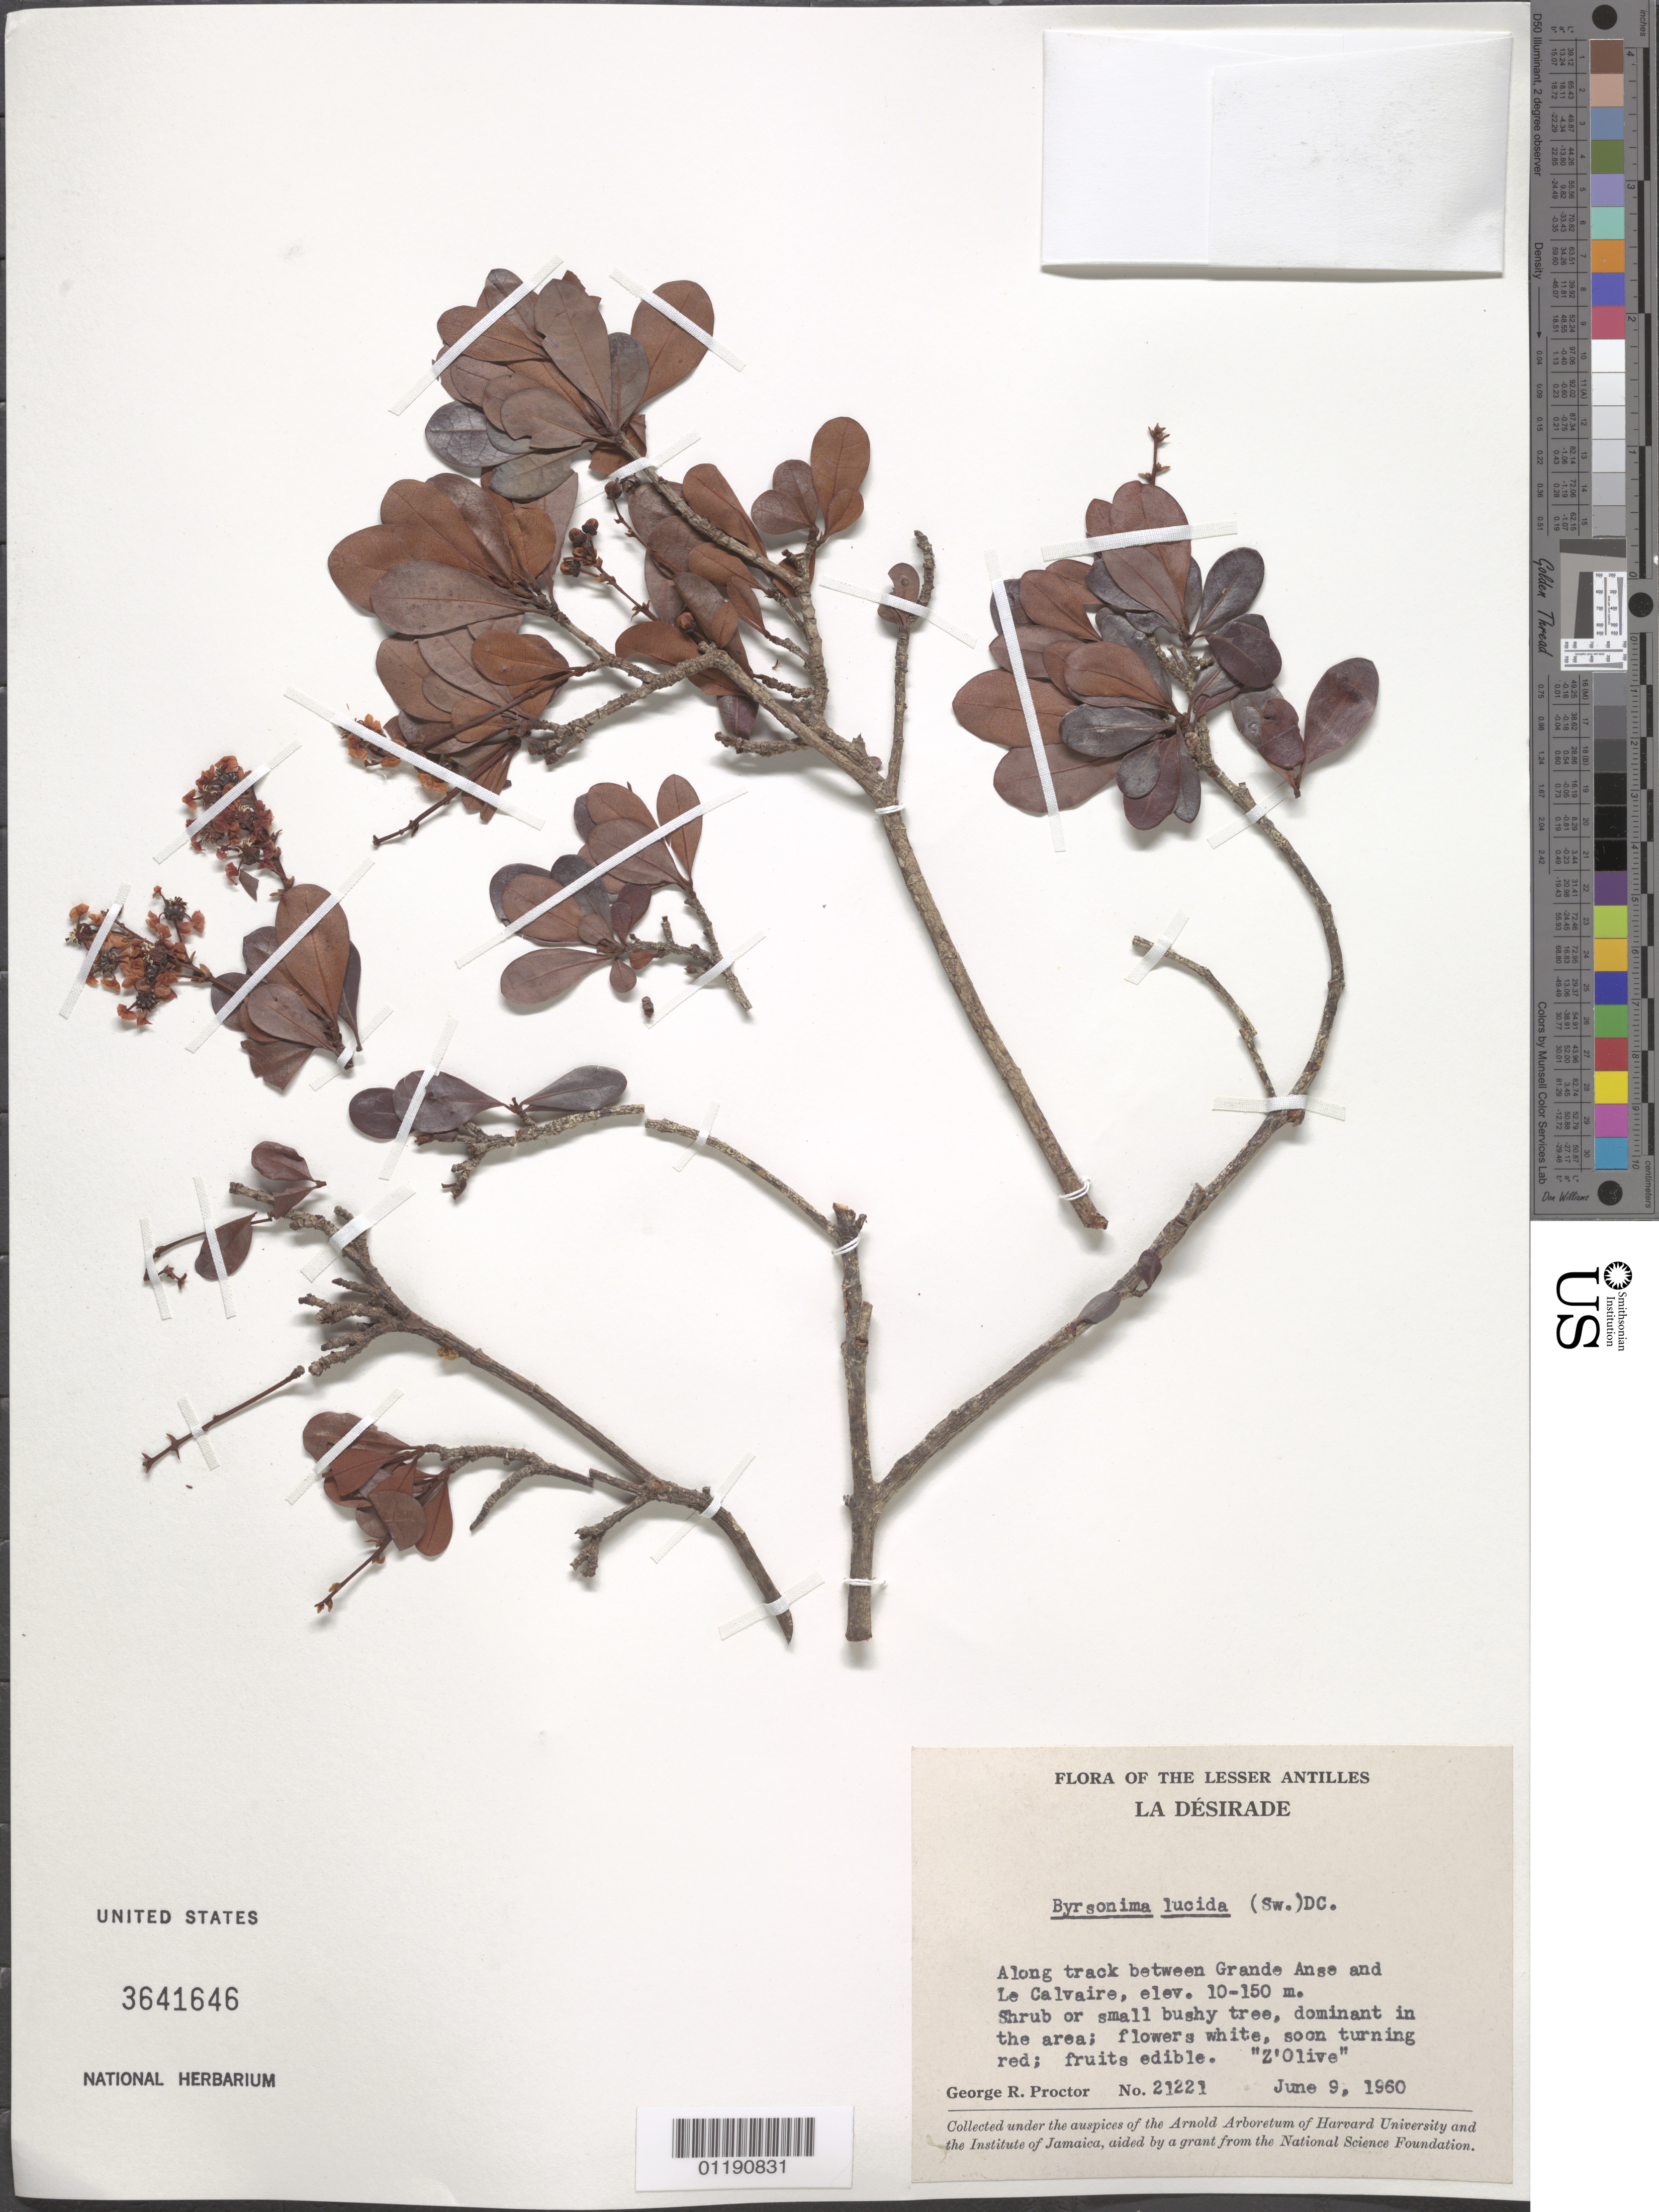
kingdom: Plantae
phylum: Tracheophyta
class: Magnoliopsida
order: Malpighiales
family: Malpighiaceae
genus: Byrsonima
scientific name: Byrsonima lucida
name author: (Mill.) DC.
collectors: G. R. Proctor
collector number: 21221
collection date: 1960-06-09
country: Guadeloupe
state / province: Pointe-à-pitre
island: La Désirade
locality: La Désirade. Along track between Grande Anse and Le Calvaire.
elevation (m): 10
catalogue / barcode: US 3641646